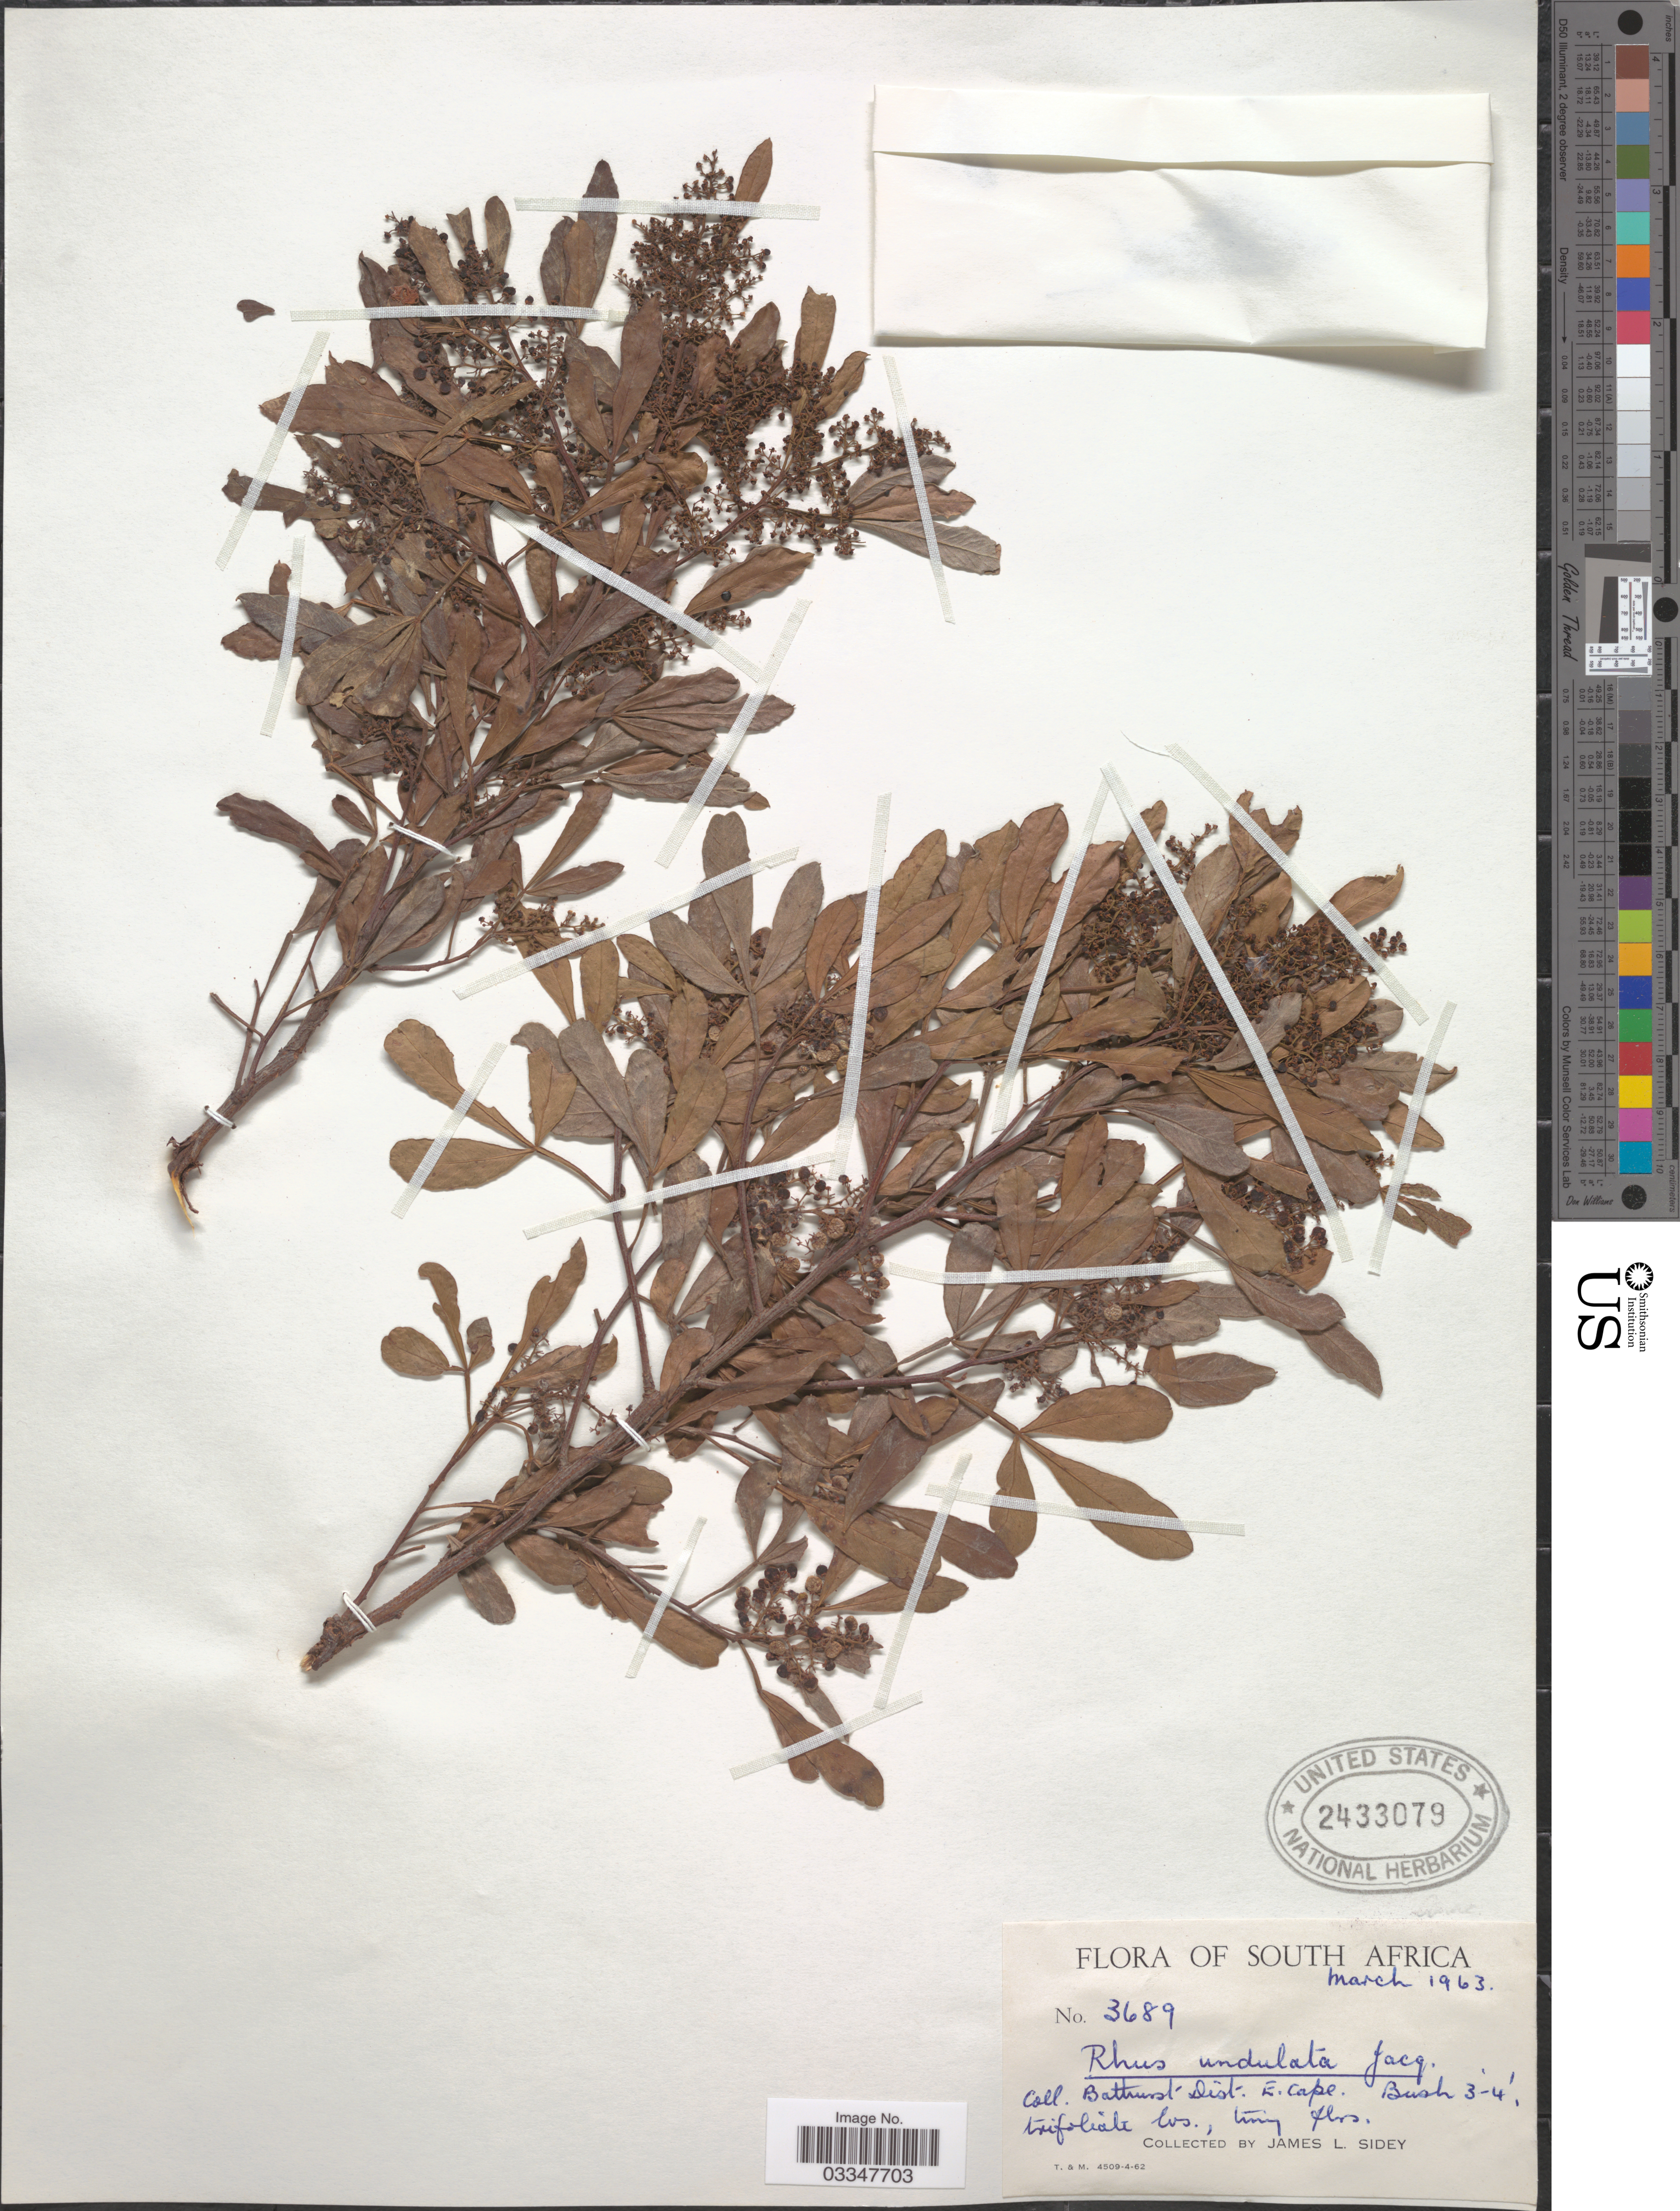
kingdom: Plantae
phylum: Tracheophyta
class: Magnoliopsida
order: Sapindales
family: Anacardiaceae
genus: Rhus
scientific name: Rhus undulata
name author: Jacq.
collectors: J. L. Sidey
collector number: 3689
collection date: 1963-03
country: South Africa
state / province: Eastern Cape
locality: Bathurst Dist. E. Cape.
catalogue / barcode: US 2433079